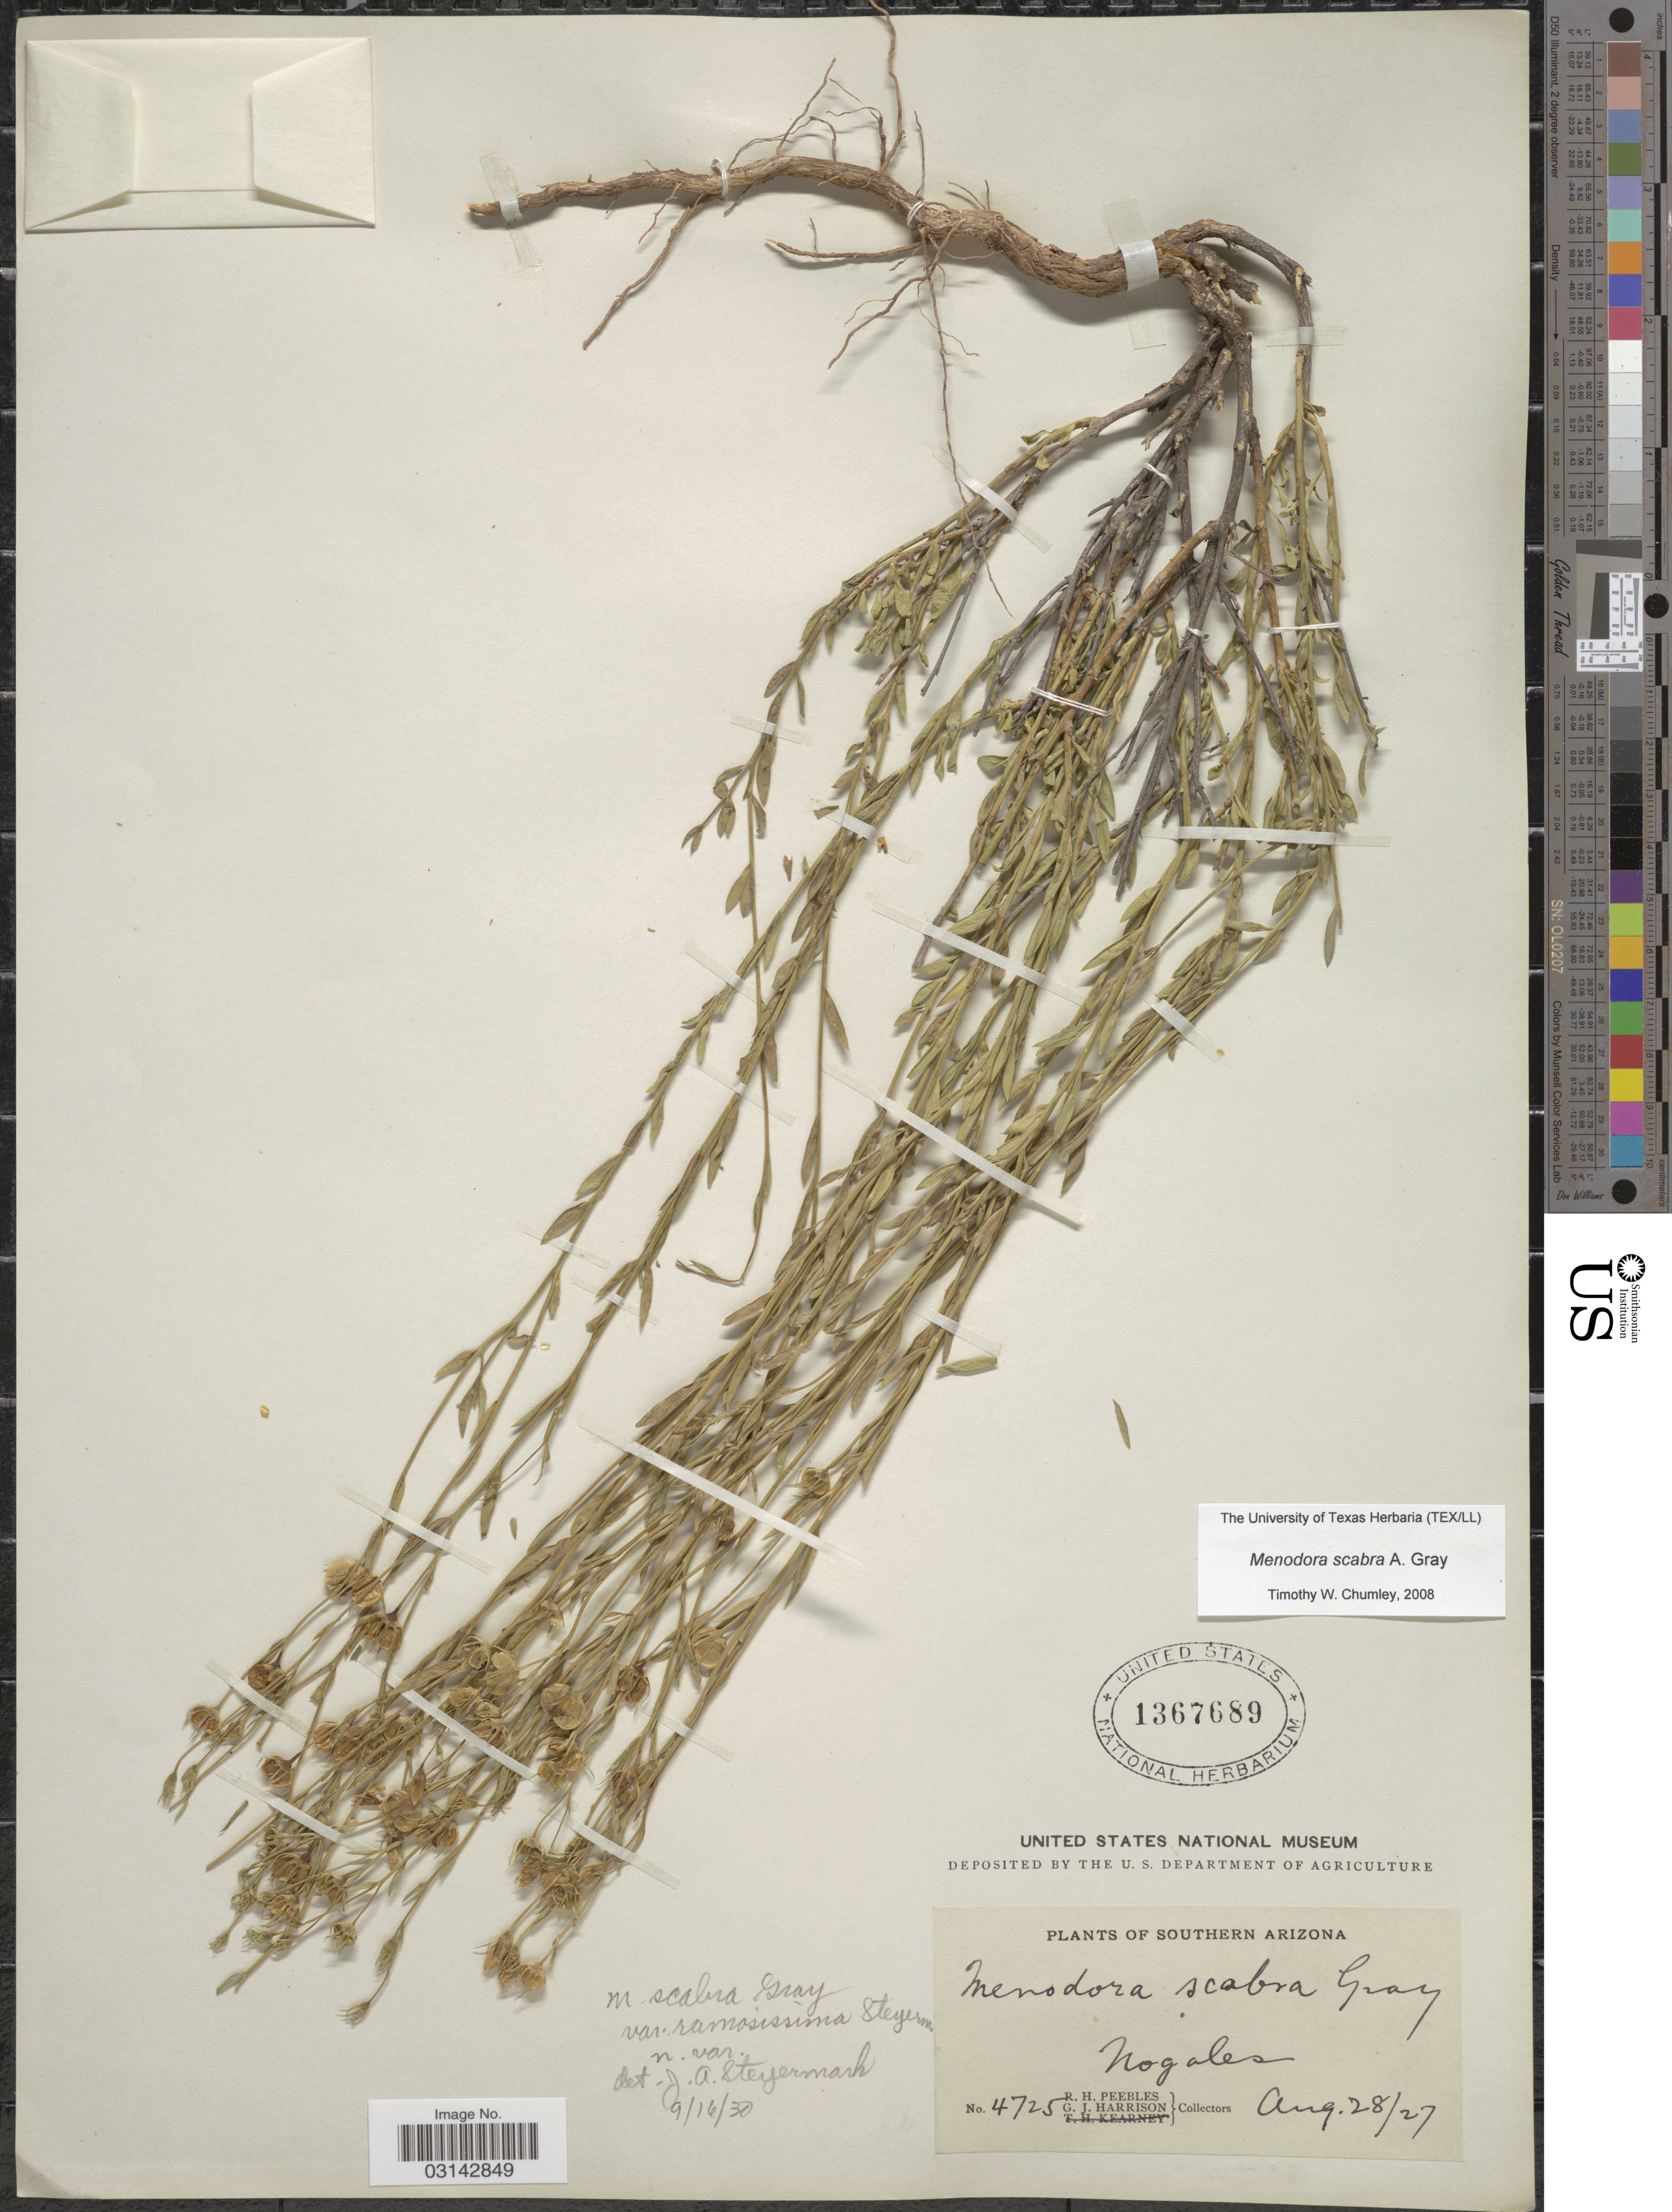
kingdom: Plantae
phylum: Tracheophyta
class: Magnoliopsida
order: Lamiales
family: Oleaceae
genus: Menodora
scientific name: Menodora scabra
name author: A. Gray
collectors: R. H. Peebles & G. J. Harrison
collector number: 4725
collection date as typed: Transcribed d/m/y: 28/8/27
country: United States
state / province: Arizona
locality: Southern Arizona. Nogales.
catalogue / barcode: US 1367689